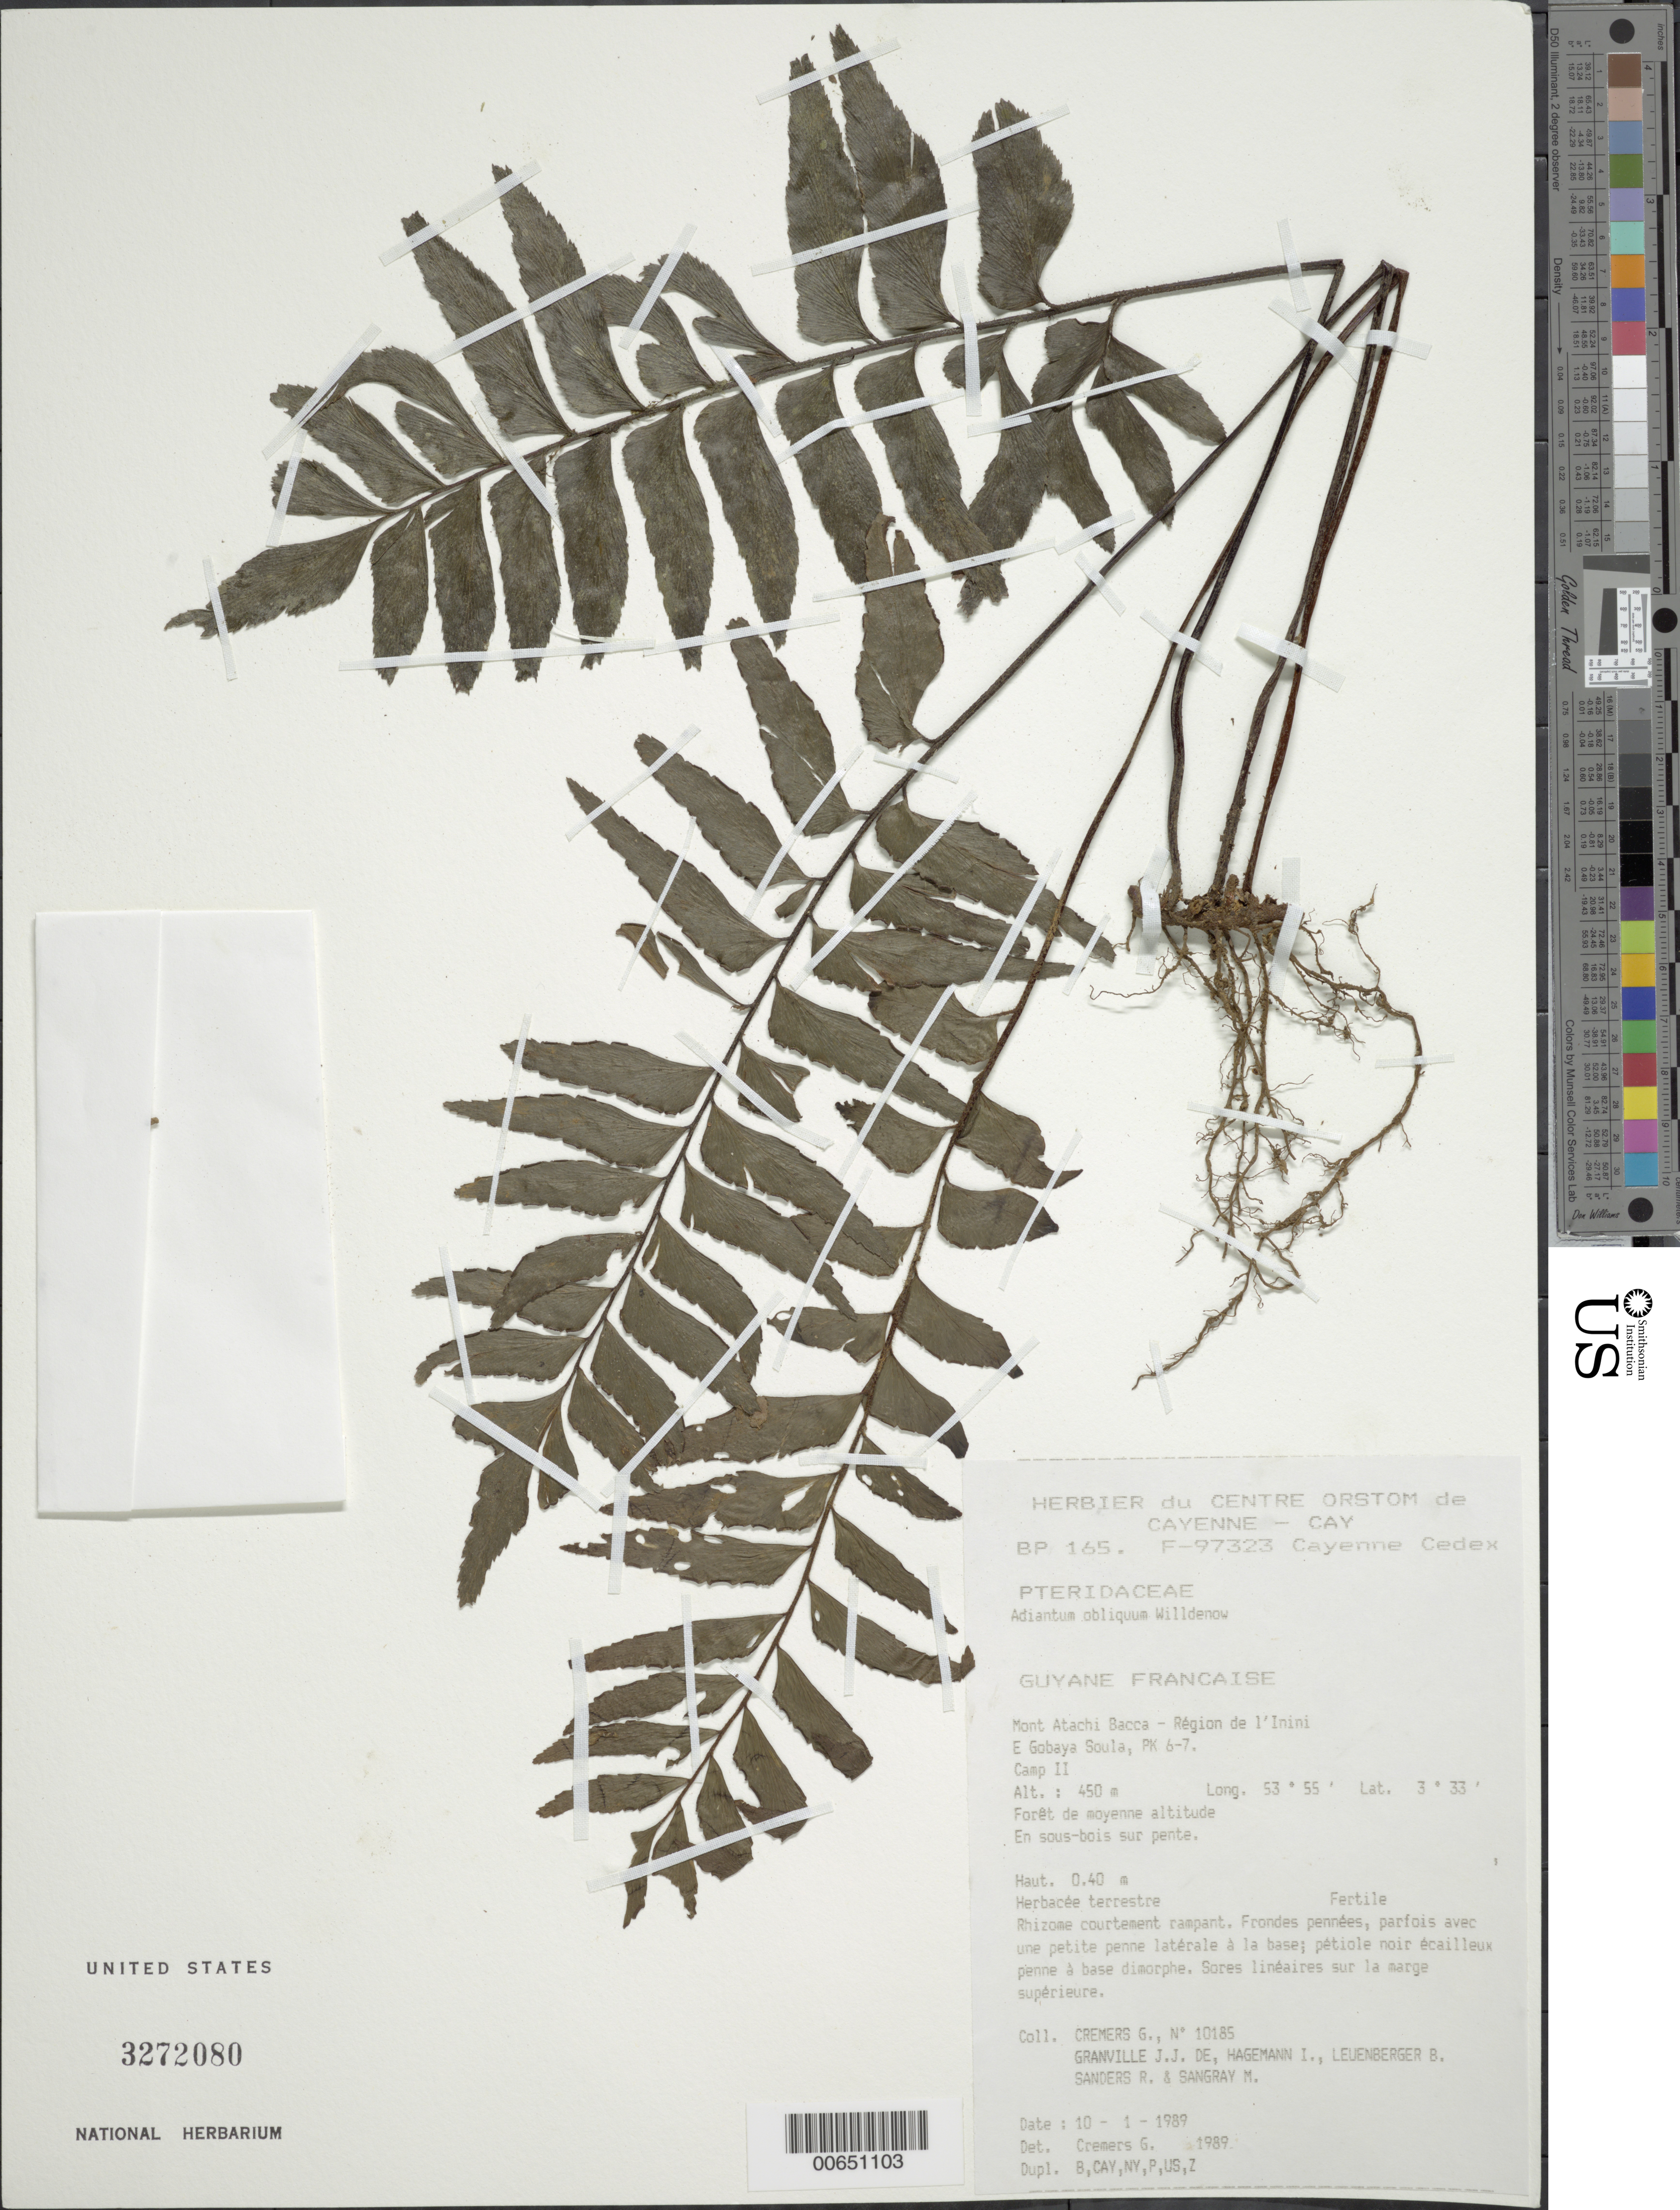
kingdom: Plantae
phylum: Tracheophyta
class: Polypodiopsida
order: Polypodiales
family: Pteridaceae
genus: Adiantum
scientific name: Adiantum obliquum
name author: Willd.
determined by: Cremers, Georges A.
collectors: G. Cremers, J.-J. de Granville, I. Hagemann, B. E. Leuenberger, R. Sanders & M. S. Sangrey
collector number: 10185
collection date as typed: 10-Jan-89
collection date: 1989-01-10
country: French Guiana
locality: Mont Atachi Bacca, région de l'Inini; E. gobaya Soula, PK 6-7, Camp II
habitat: Forest, middle altitude; understory on slope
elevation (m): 450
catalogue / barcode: US 3272080